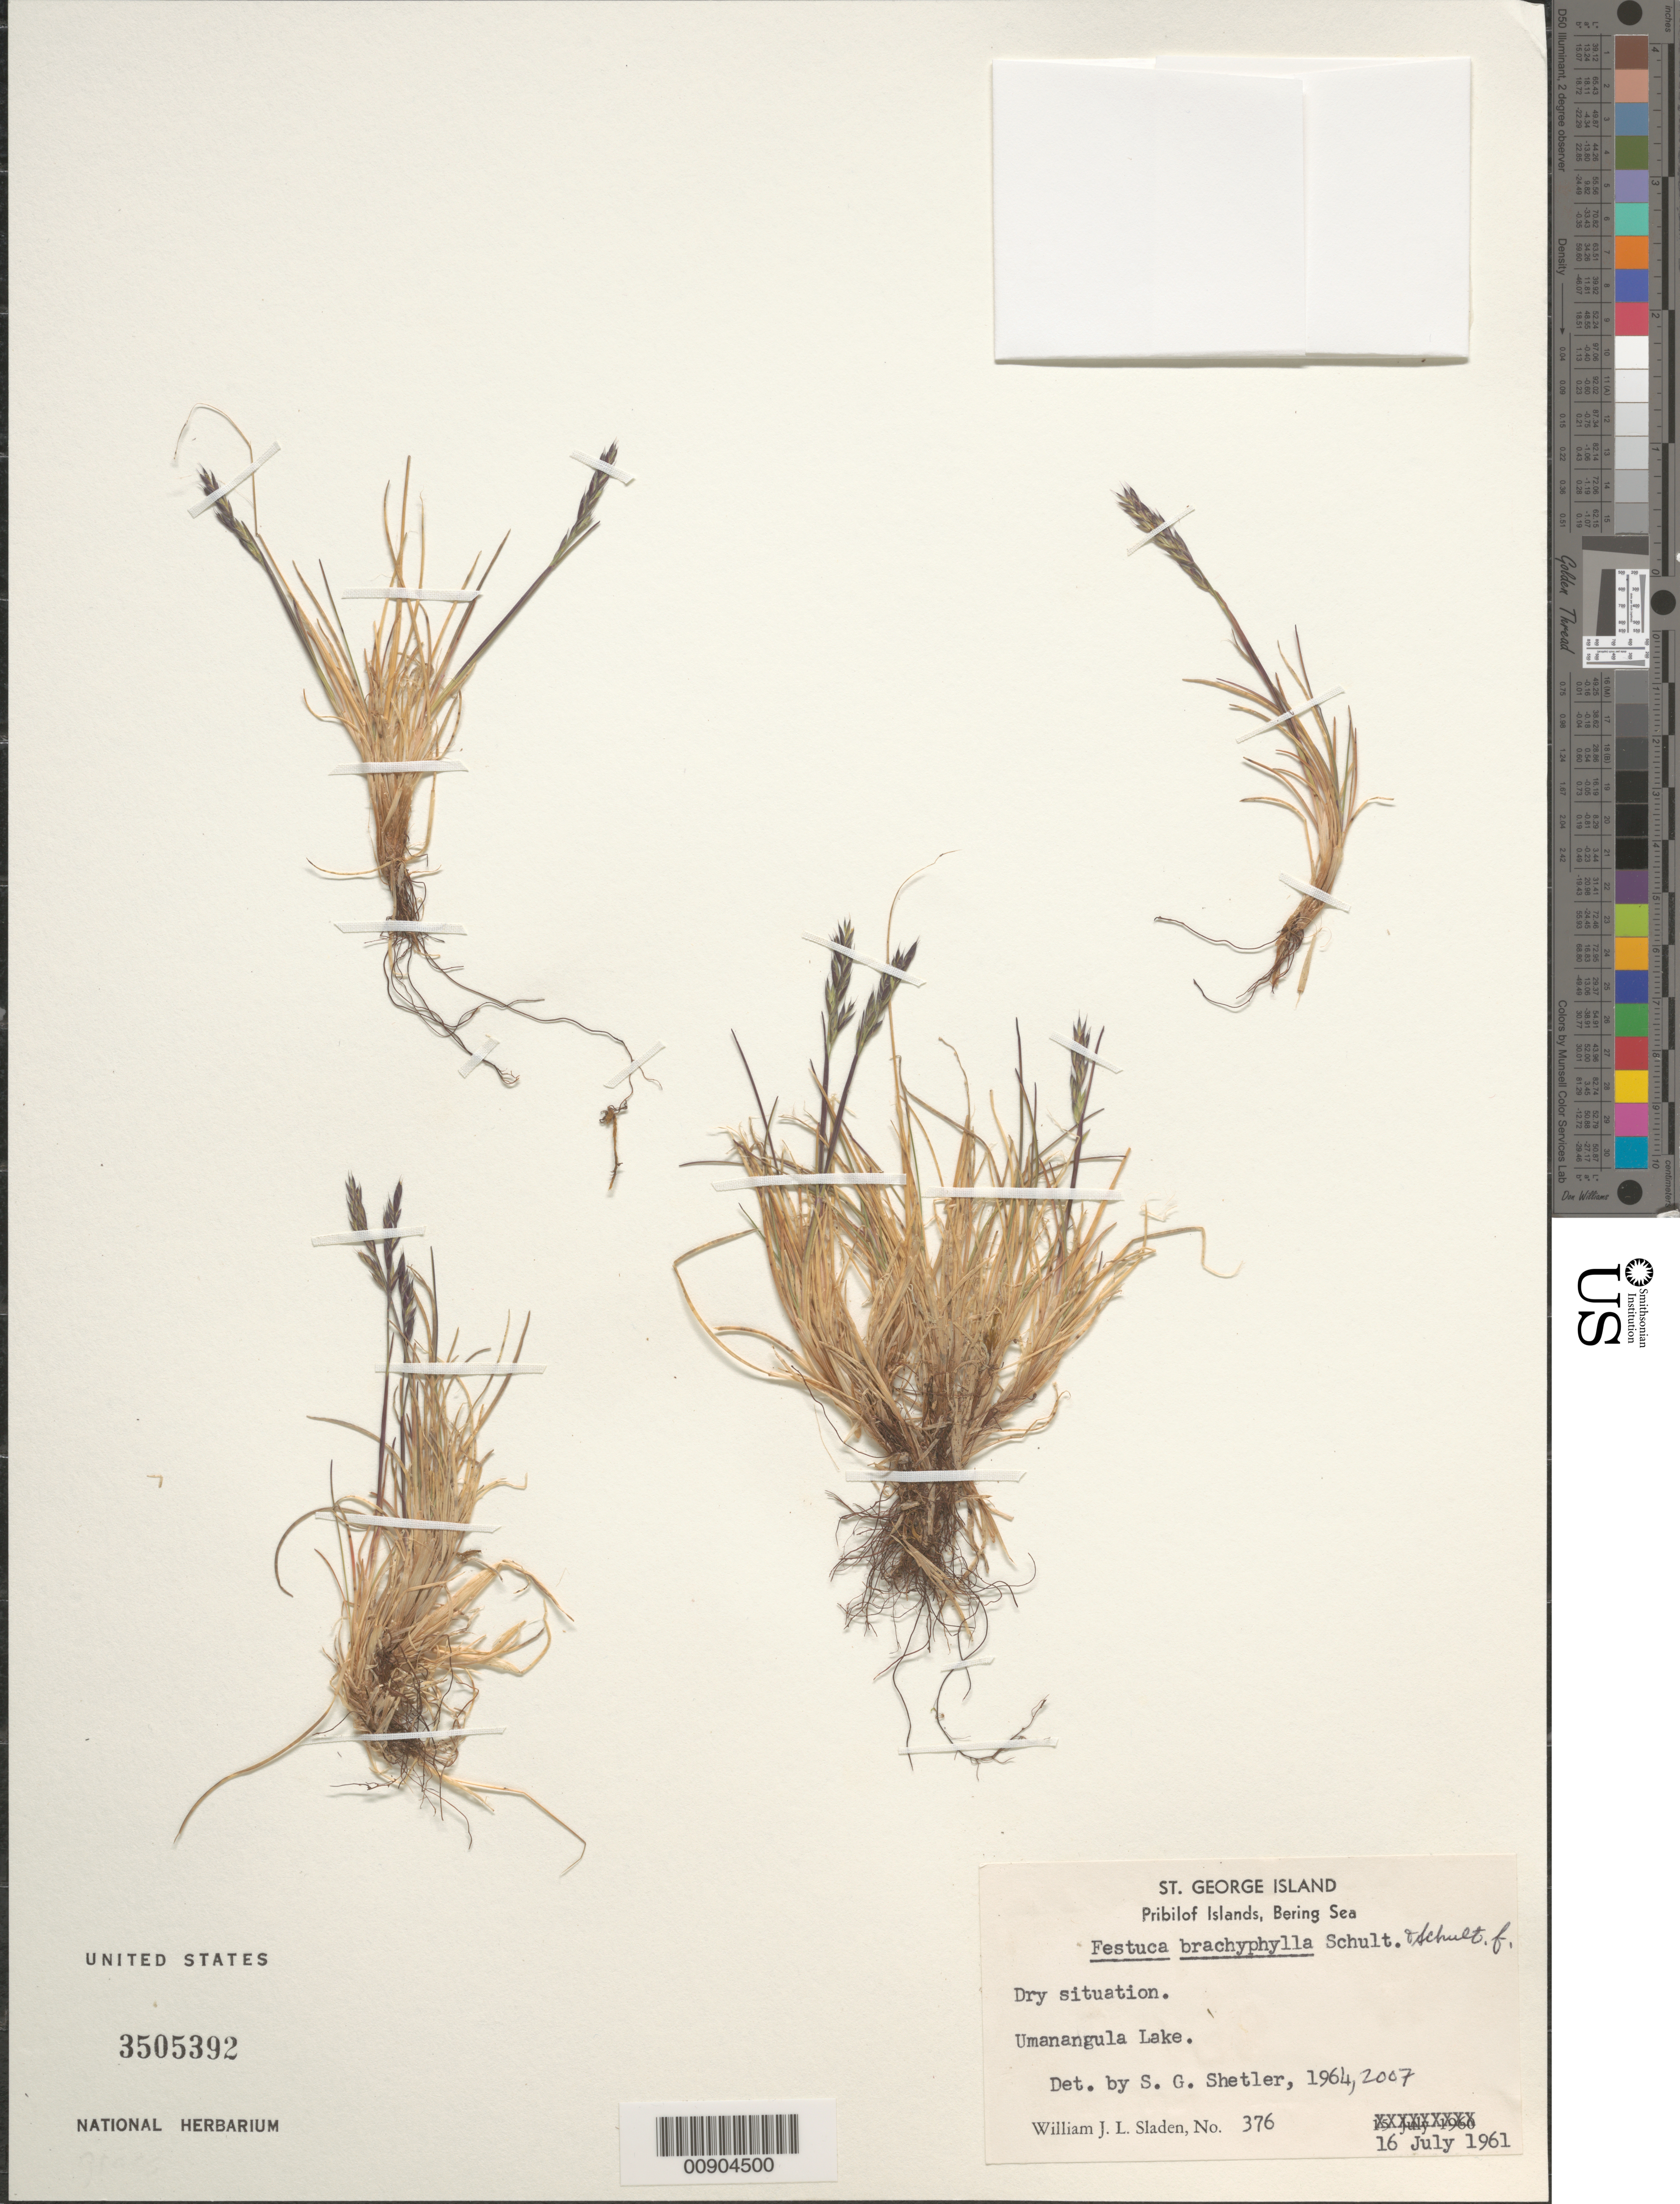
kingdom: Plantae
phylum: Tracheophyta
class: Liliopsida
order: Poales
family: Poaceae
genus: Festuca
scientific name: Festuca brachyphylla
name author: Schult. & Schult. f.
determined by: Shetler, Stanwyn G., (US), NMNH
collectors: W. Sladen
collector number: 376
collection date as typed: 16 Jul 1961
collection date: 1961-07-16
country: United States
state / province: Alaska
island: St. George Island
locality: St. George Island. Umanangula Lakes., Bering Sea, Pribilof Islands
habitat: Dry situation.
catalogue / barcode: US 3505392